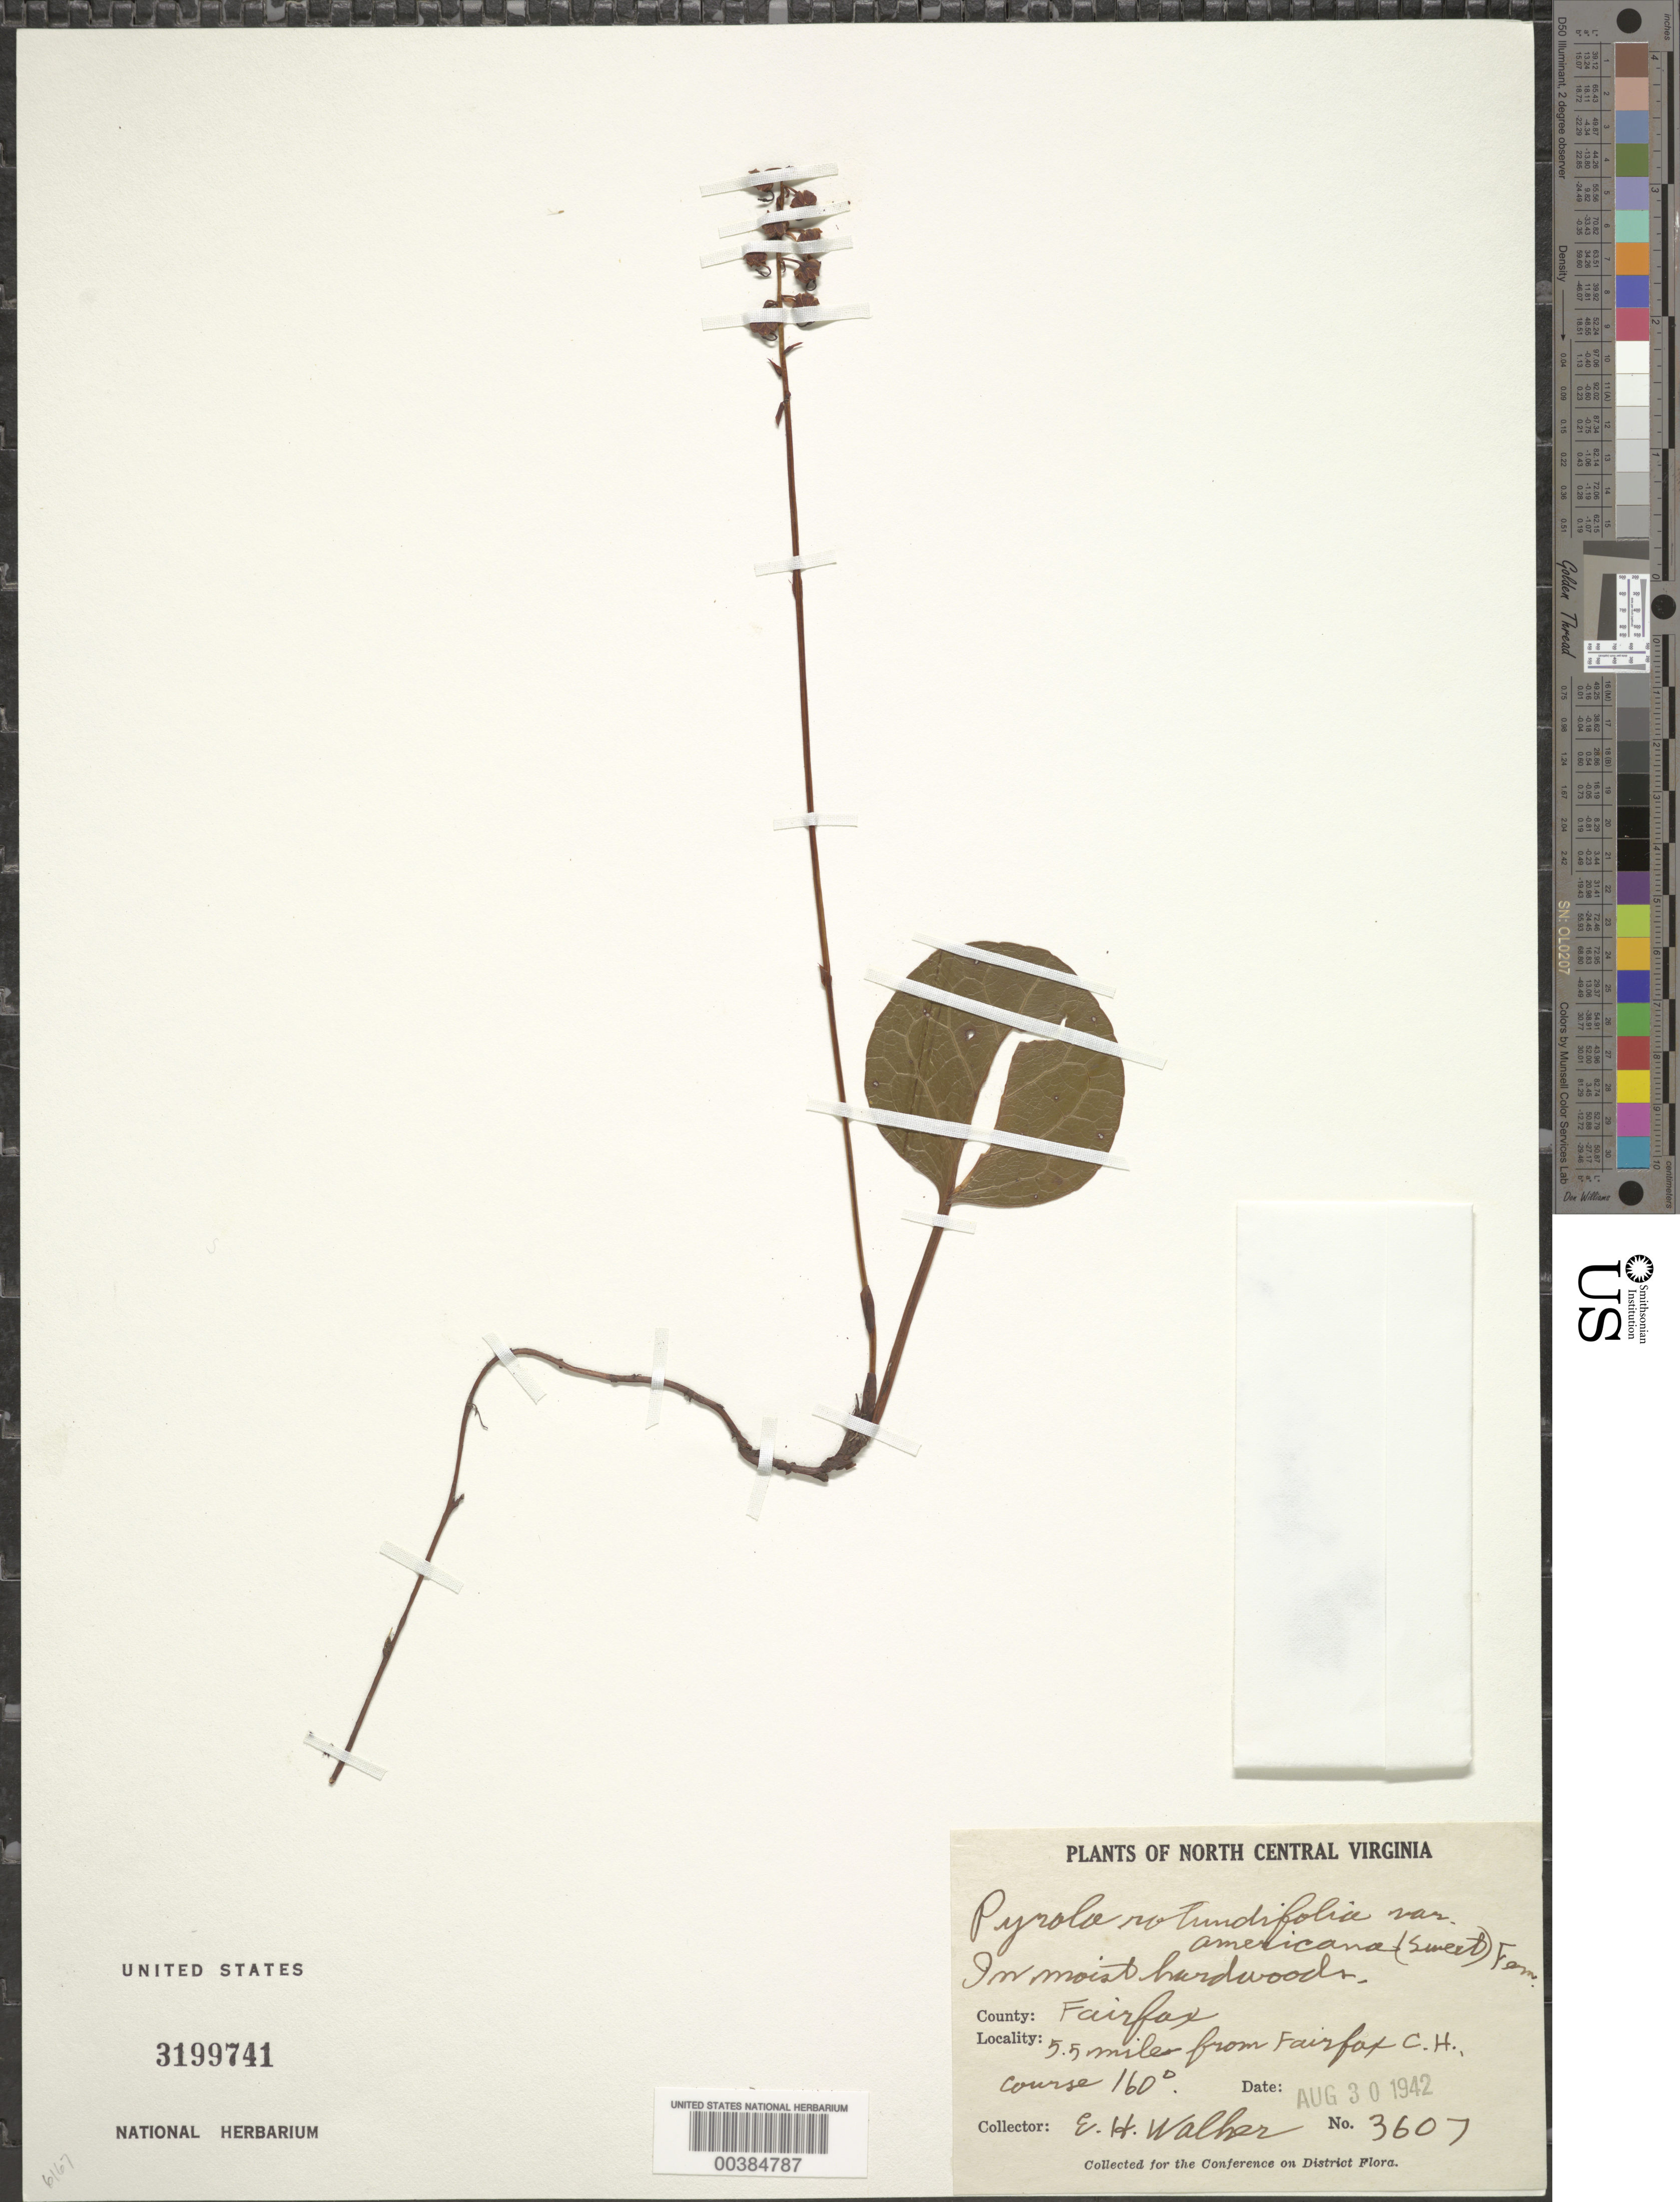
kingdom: Plantae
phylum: Tracheophyta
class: Magnoliopsida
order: Ericales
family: Ericaceae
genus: Pyrola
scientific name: Pyrola rotundifolia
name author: L.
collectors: E. H. Walker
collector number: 3607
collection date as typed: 30 Aug 1942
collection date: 1942-08-30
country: United States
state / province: Virginia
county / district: Fairfax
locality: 5.5 M from Fairfax County Court House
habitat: In moist hardwoods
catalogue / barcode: US 3199741